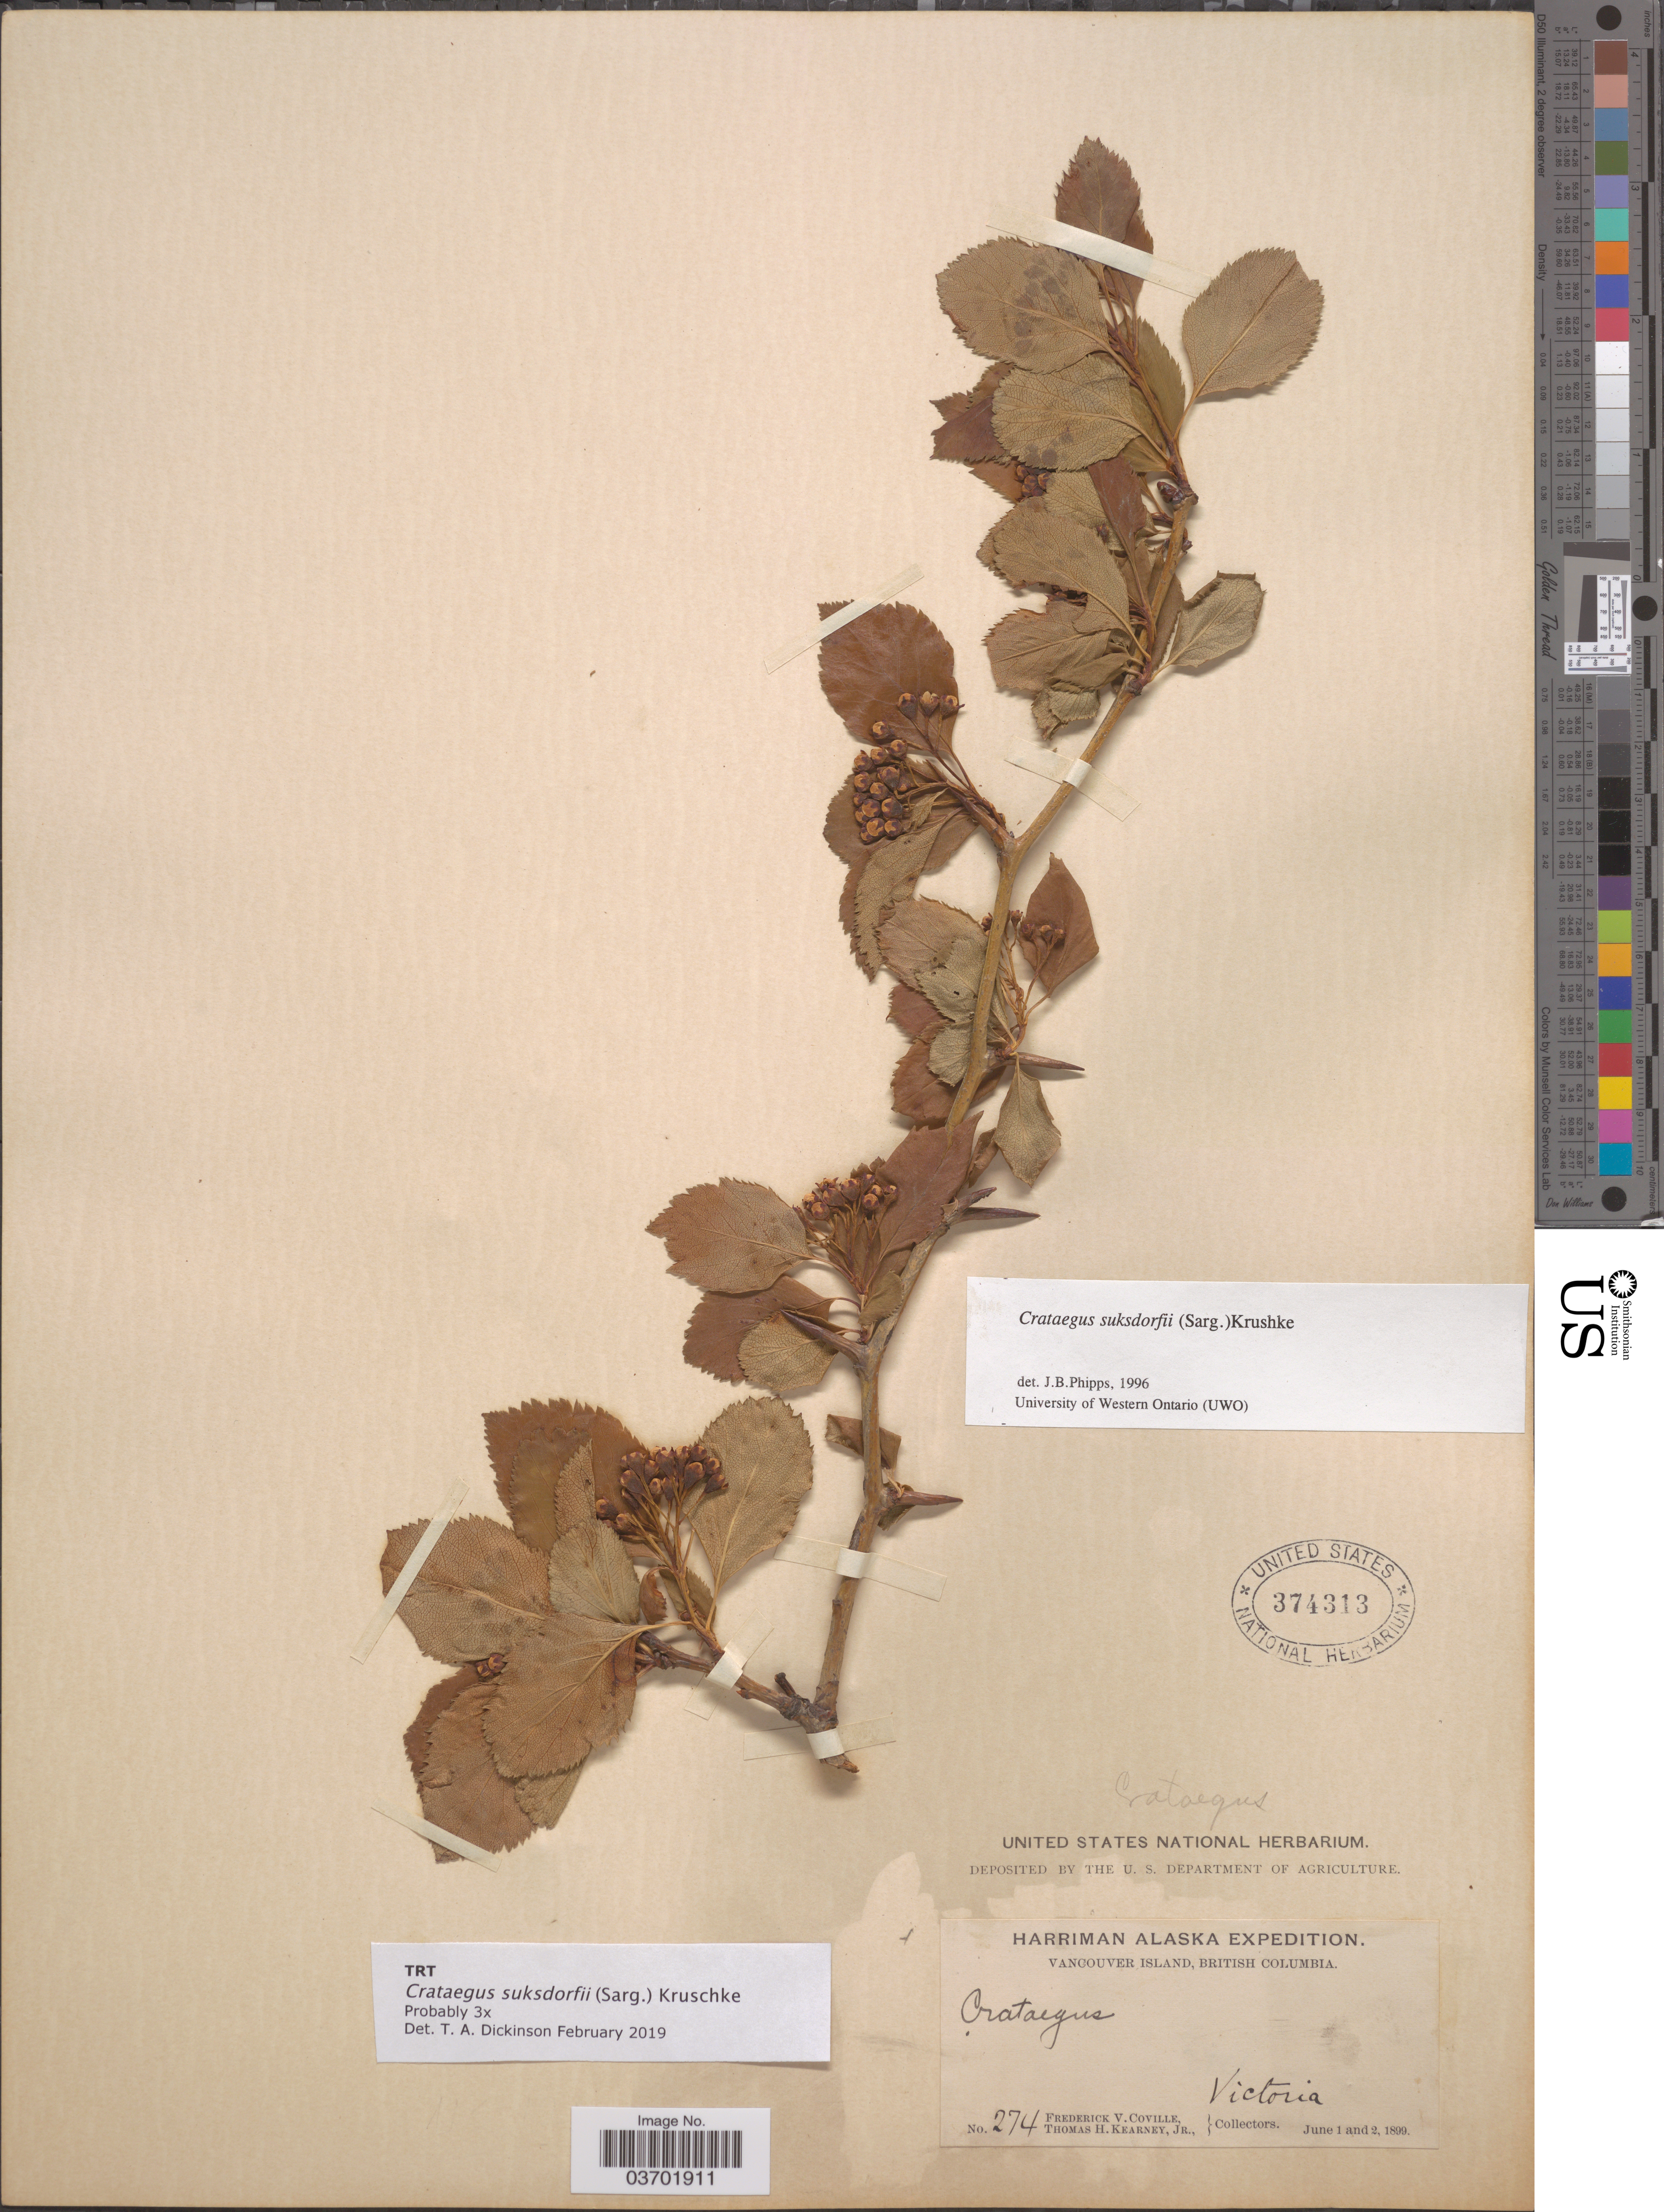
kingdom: Plantae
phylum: Tracheophyta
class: Magnoliopsida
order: Rosales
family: Rosaceae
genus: Crataegus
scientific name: Crataegus suksdorfii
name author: (Sarg.) Kruschke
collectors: F. V. Coville & T. H. Kearney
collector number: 274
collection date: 1899-06-01/1899-06-02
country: Canada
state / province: British Columbia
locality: Vancouver Island. Victoria.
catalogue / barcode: US 374313